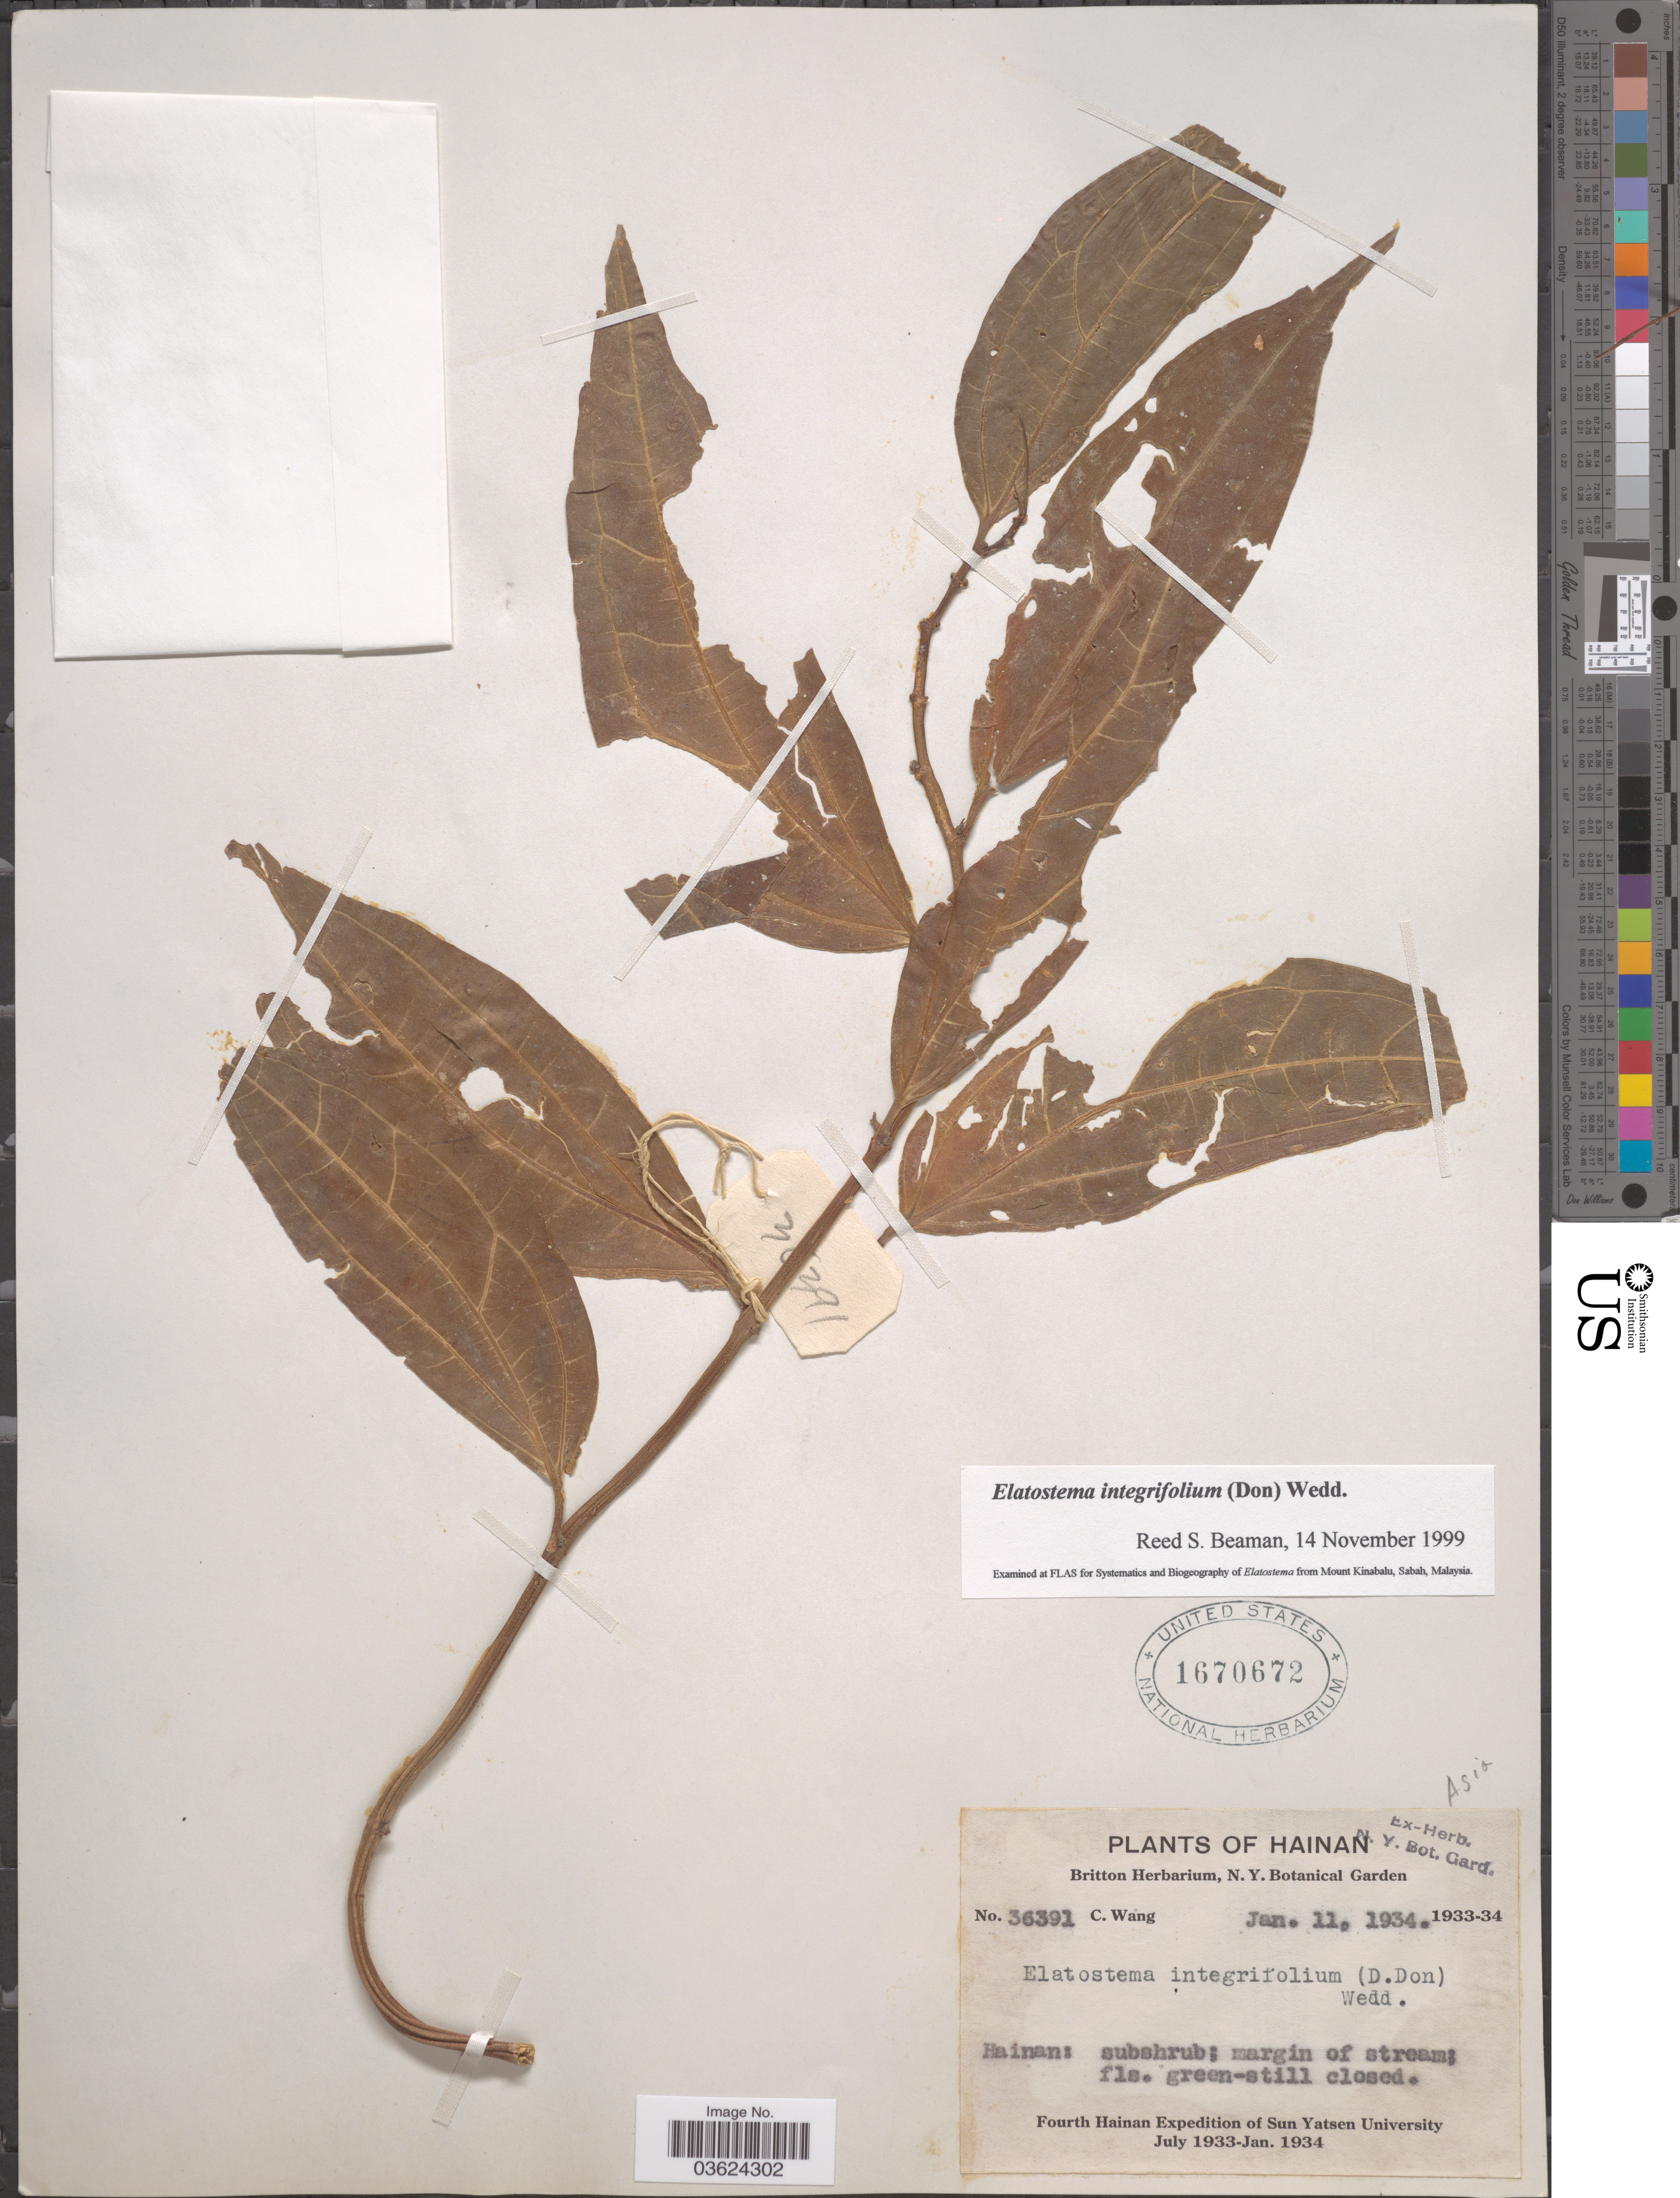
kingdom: Plantae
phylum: Tracheophyta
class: Magnoliopsida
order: Rosales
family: Urticaceae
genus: Elatostema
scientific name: Elatostema integrifolium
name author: (D. Don) Wedd.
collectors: C. Wang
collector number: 36391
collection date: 1934-01-11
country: China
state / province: Hainan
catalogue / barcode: US 1670672